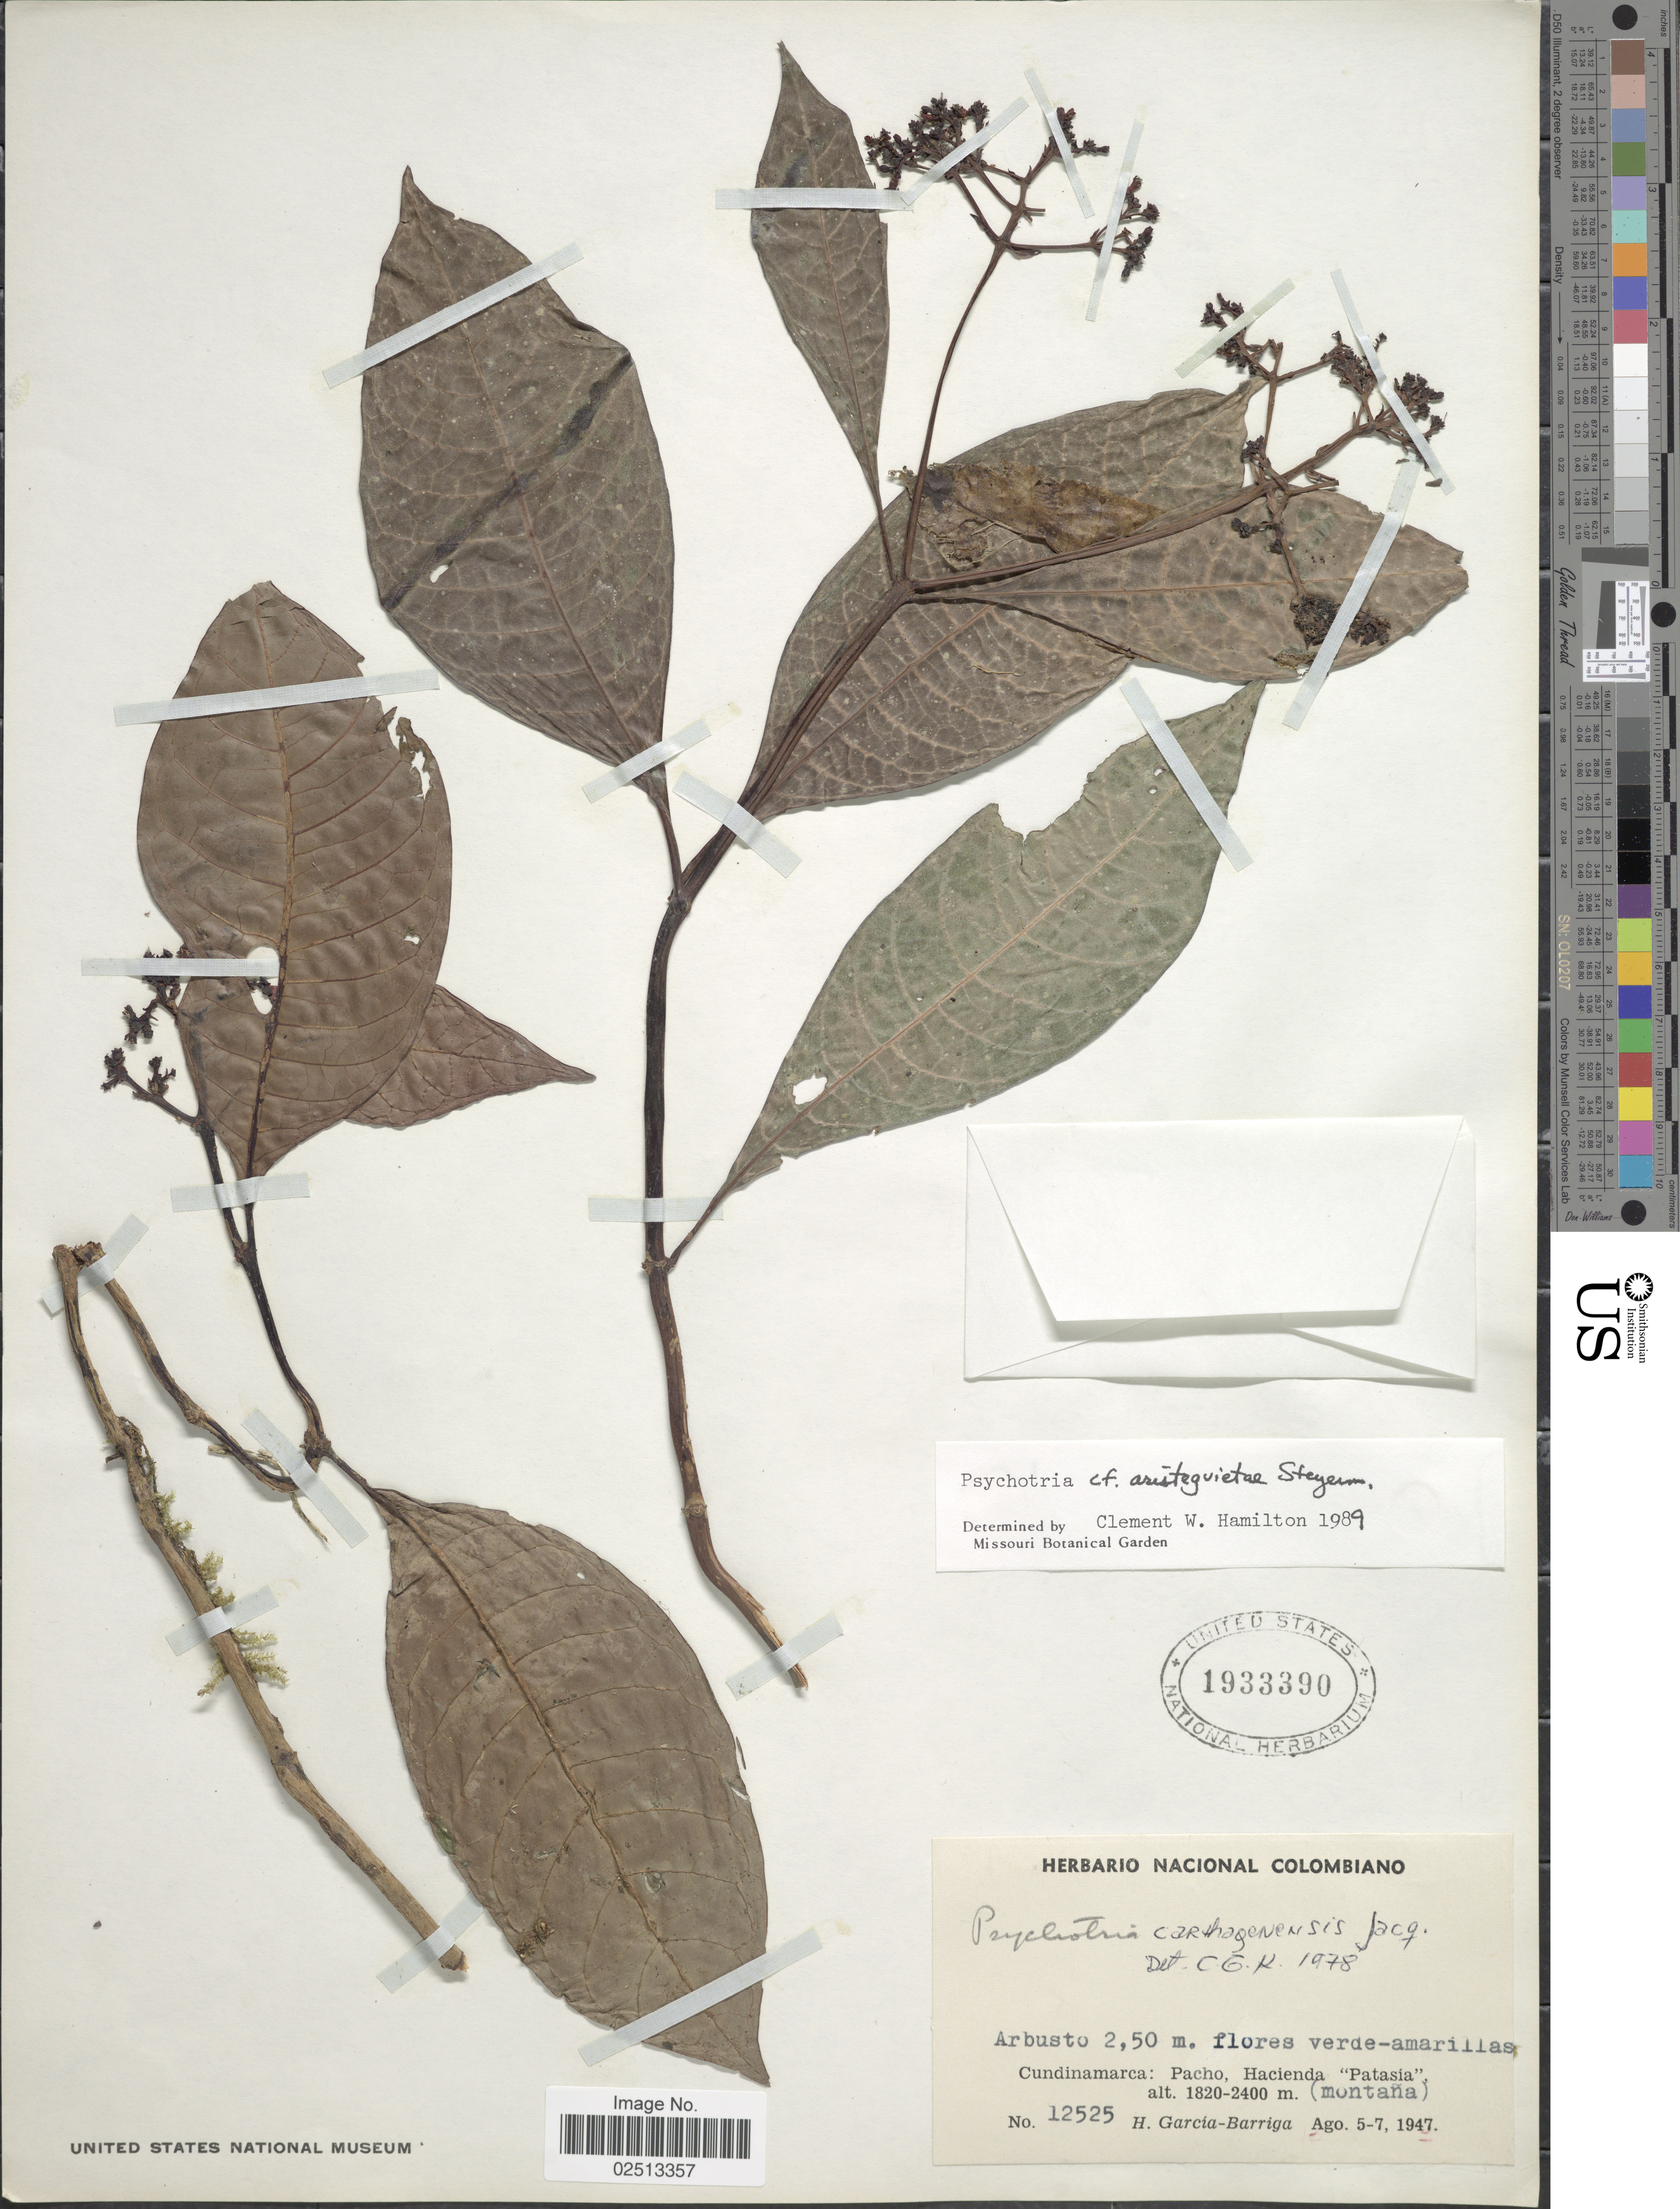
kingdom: Plantae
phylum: Tracheophyta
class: Magnoliopsida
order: Gentianales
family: Rubiaceae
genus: Psychotria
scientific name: Psychotria aristeguietae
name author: Steyerm.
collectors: H. García Barriga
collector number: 12525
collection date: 1947-08-05/1947-08-07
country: Colombia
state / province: Cundinamarca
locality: Cundinamarca: Pacho, Hacienda "Pastasia", Montana.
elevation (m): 1820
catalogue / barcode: US 1933390